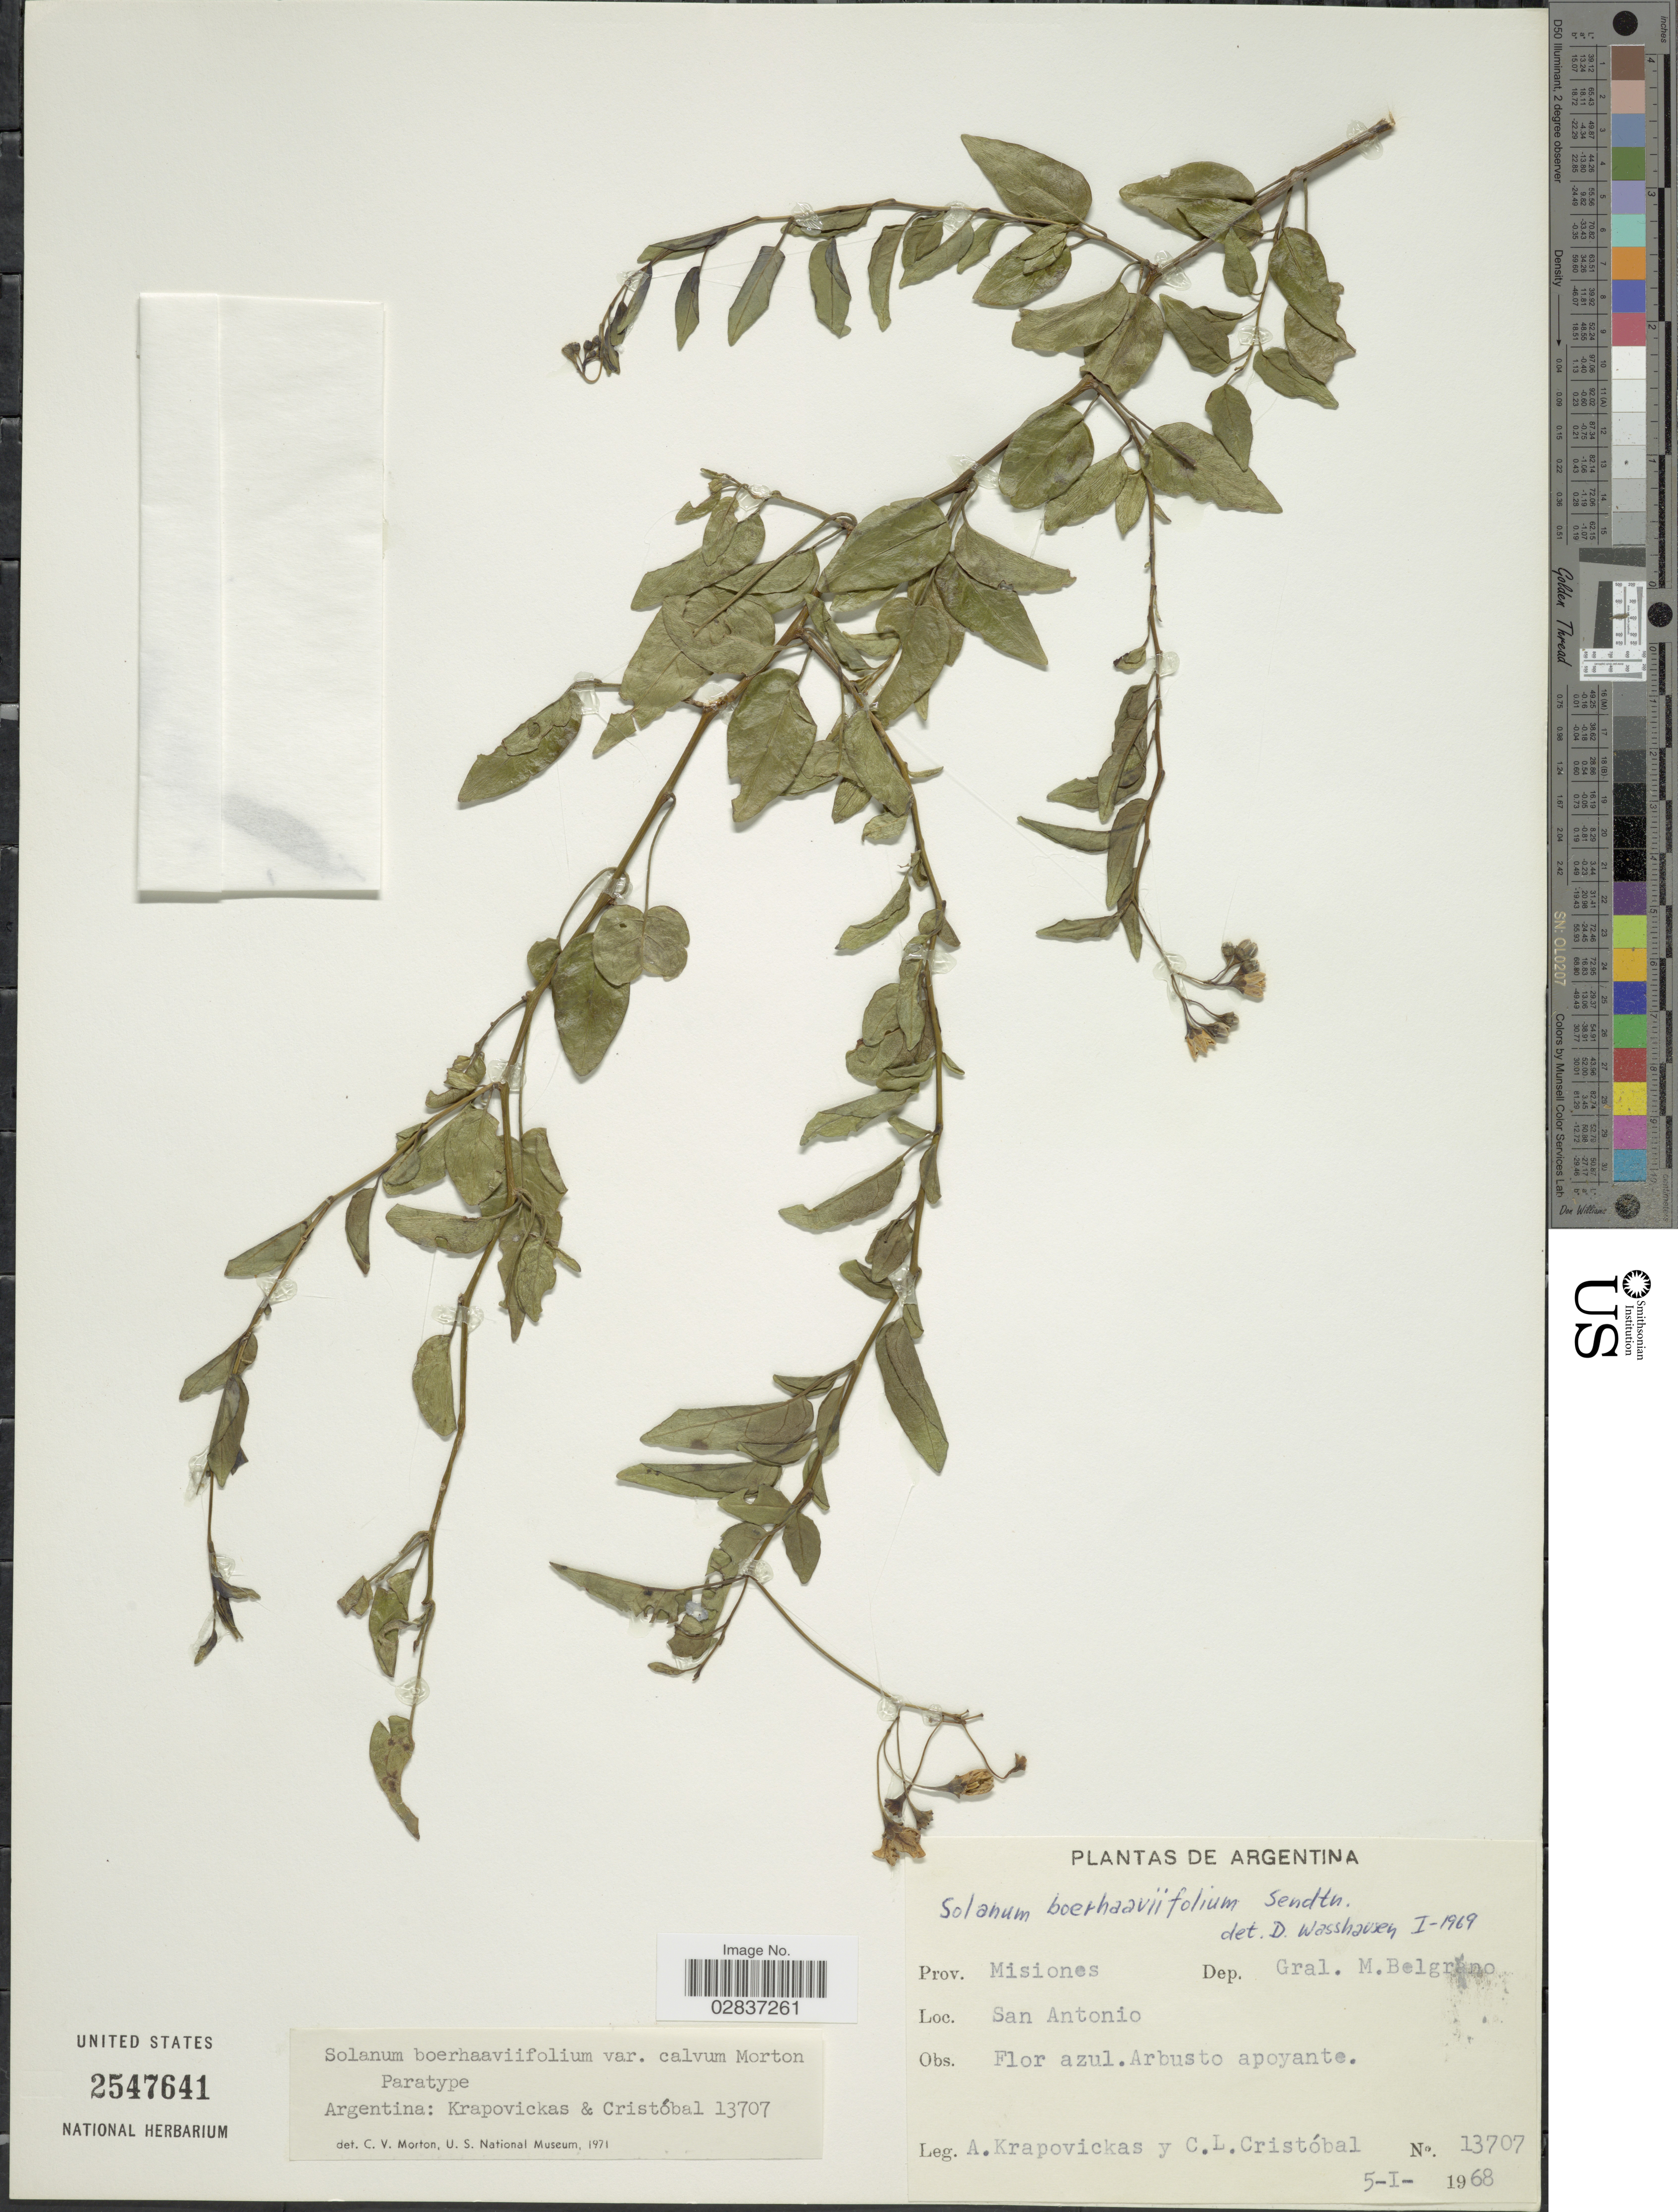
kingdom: Plantae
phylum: Tracheophyta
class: Magnoliopsida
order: Solanales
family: Solanaceae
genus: Solanum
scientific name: Solanum boerhaviifolium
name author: Sendtn.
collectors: A. Krapovickas & C. L. Cristóbal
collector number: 13707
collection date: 1968-01-05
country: Argentina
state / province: Misiones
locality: Prov. Misiones, Dep. Gral. M.Belgrãno, San Antonio.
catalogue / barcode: US 2547641